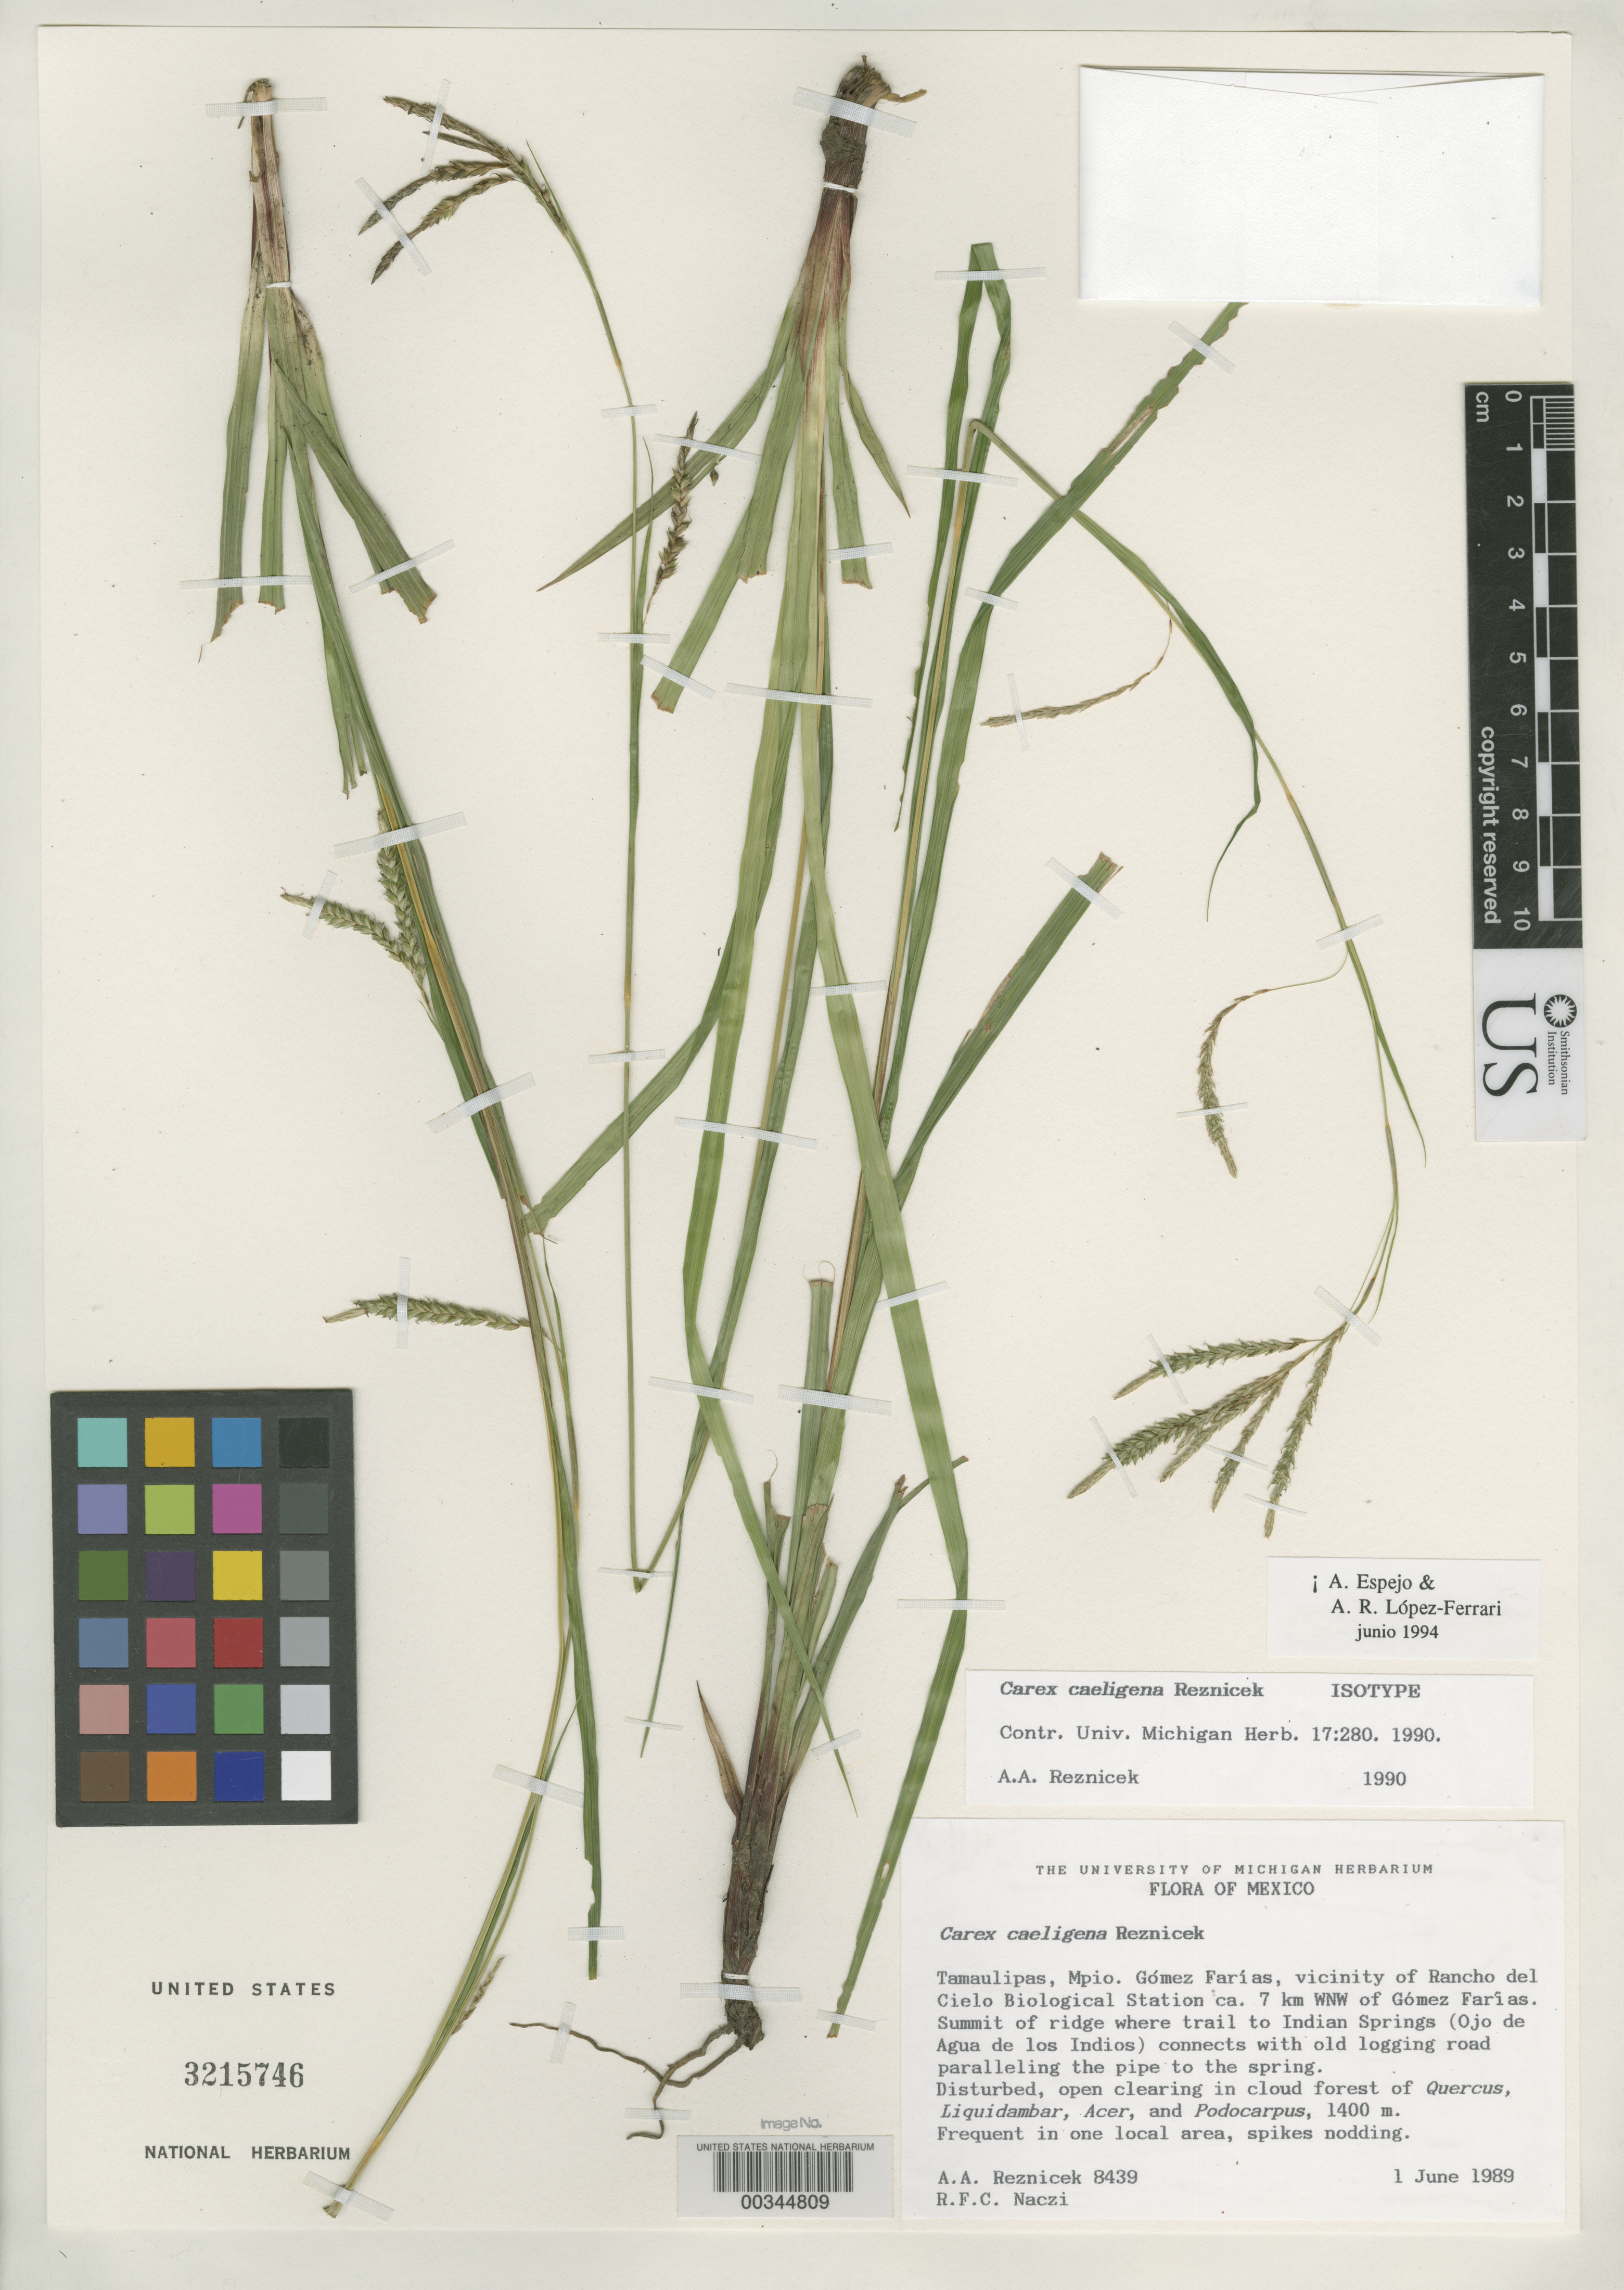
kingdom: Plantae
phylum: Tracheophyta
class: Liliopsida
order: Poales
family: Cyperaceae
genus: Carex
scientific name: Carex caeligena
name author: Reznicek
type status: Isotype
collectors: A. A. Reznicek & R. F. C. Naczi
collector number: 8439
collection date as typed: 01 Jun 1989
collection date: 1989-06-01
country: Mexico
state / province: Tamaulipas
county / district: Gomez Farias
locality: Vicinity of Rancho del Cielo Biological Station ca. 7 km WNW of Gomez Farias, Ojo de Agua de Los Indios.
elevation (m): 1400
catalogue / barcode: US 3215746